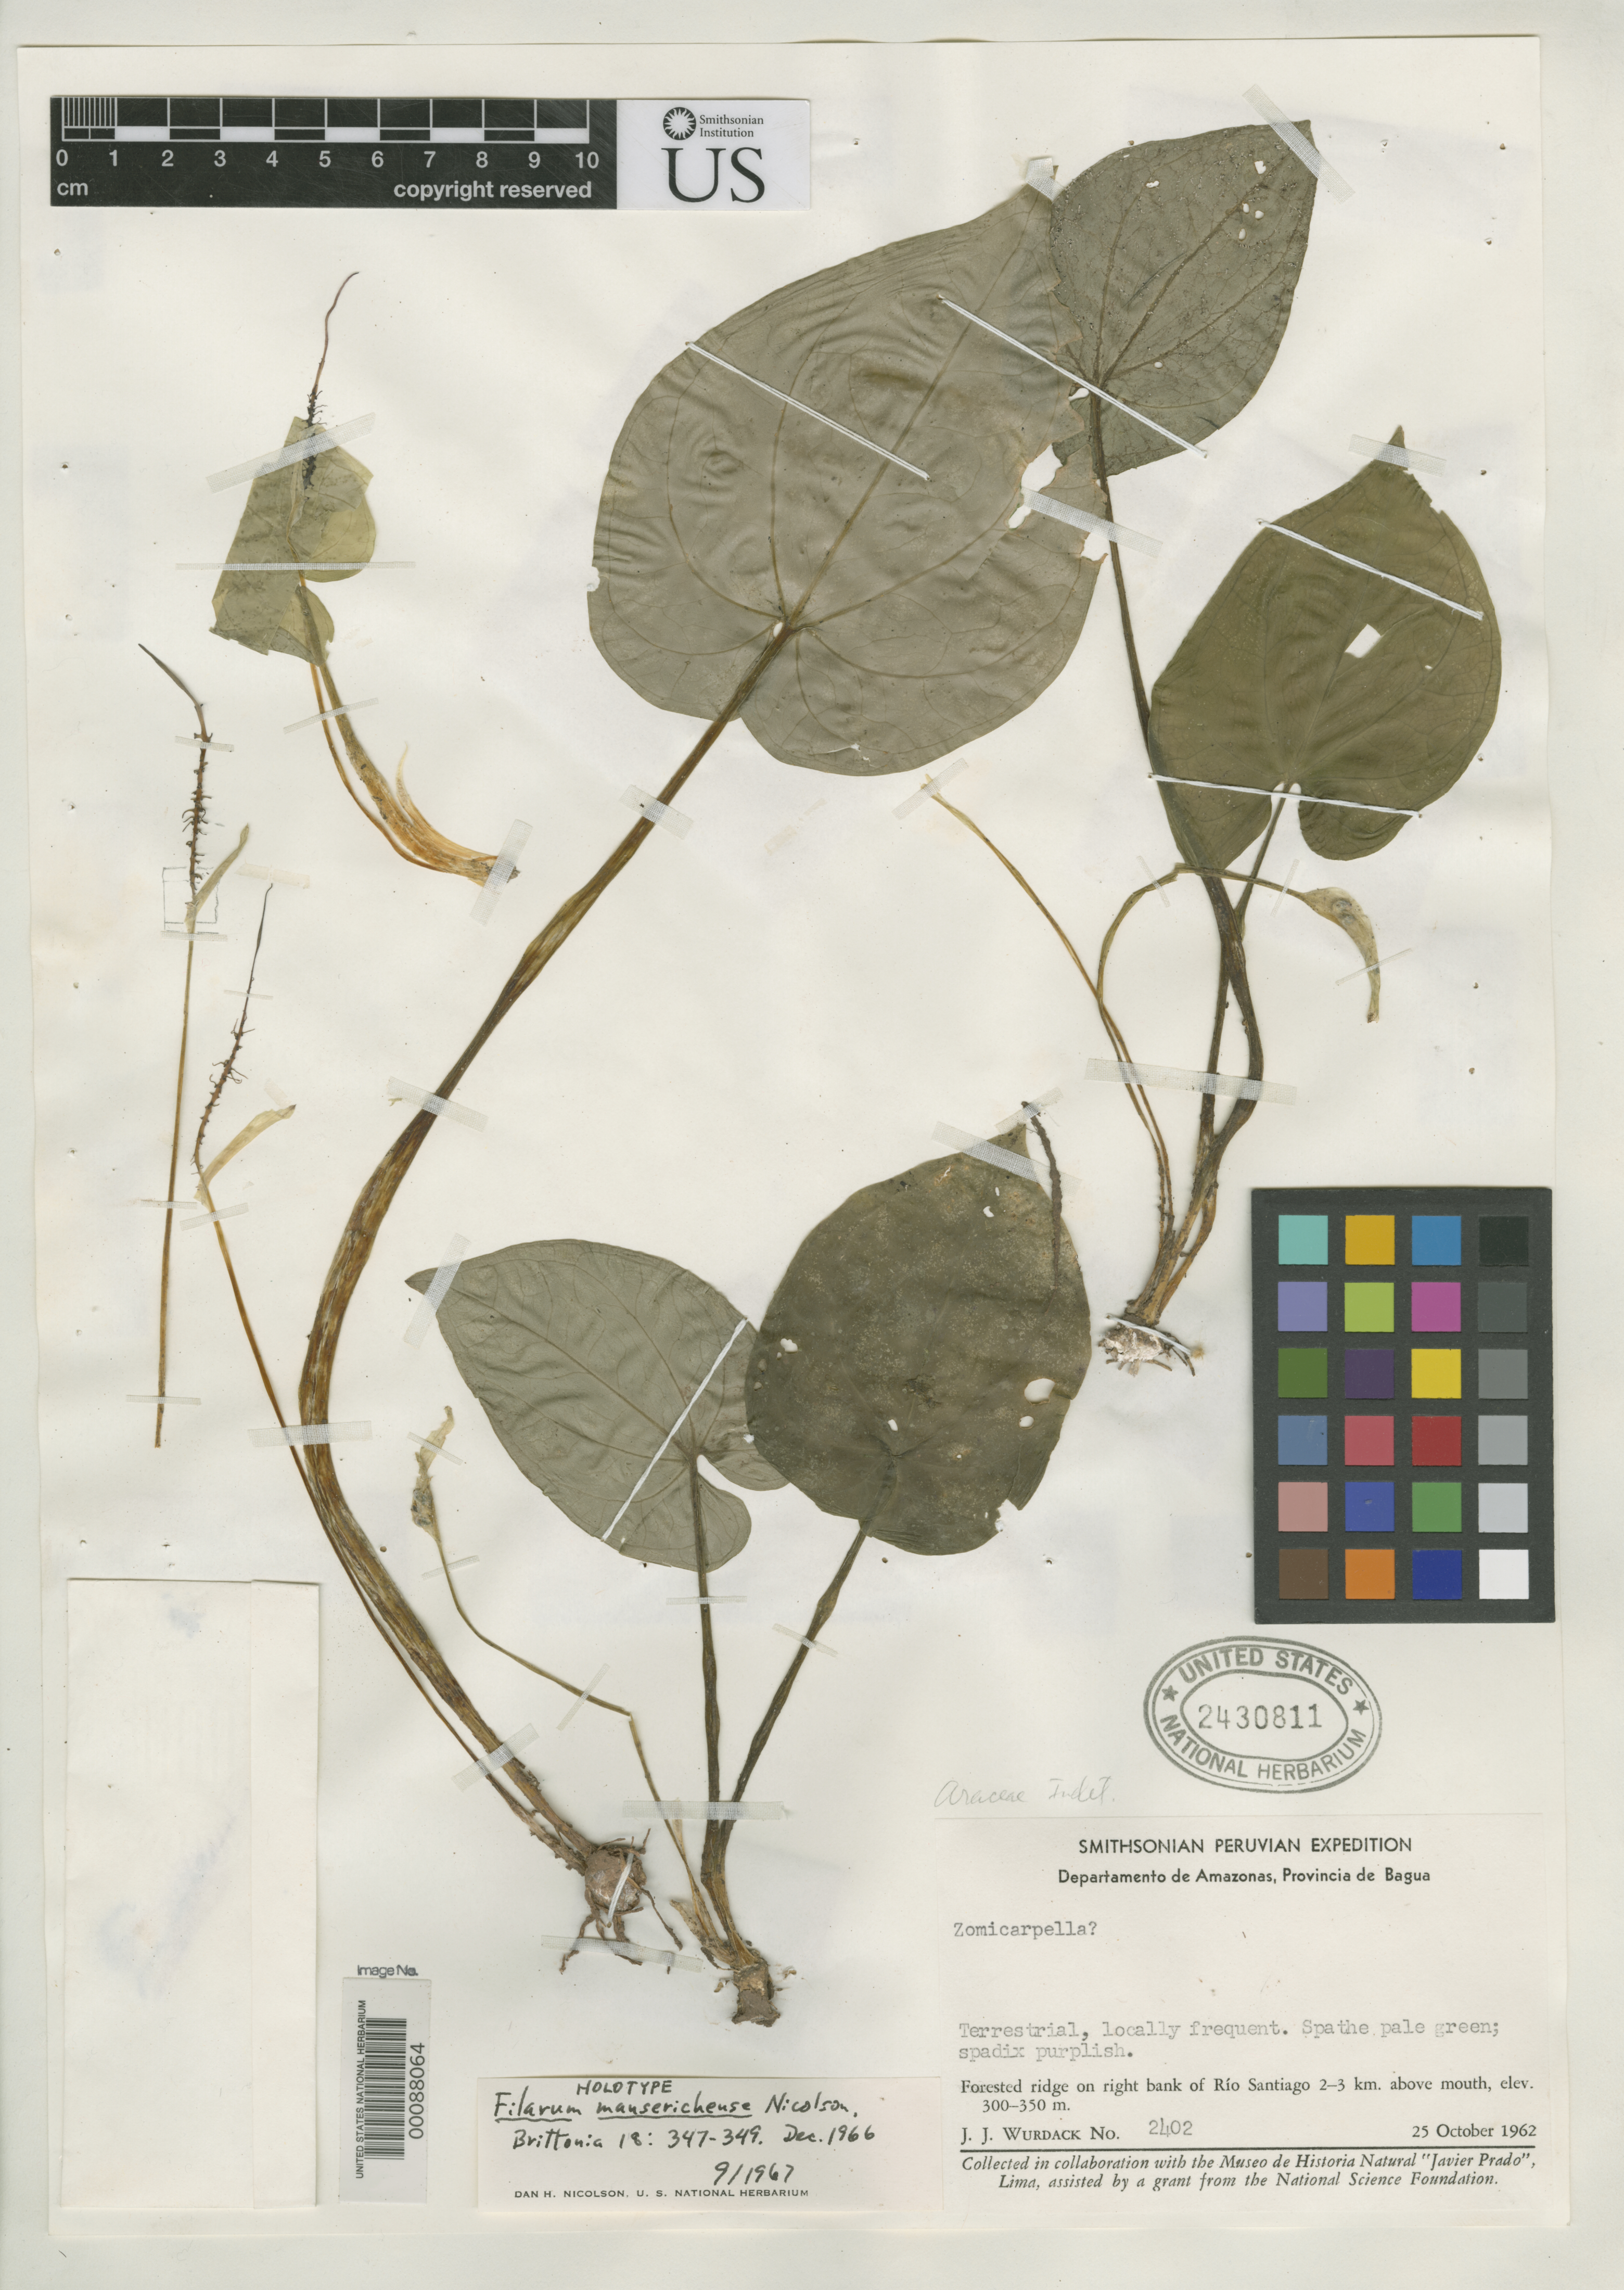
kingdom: Plantae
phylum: Tracheophyta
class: Liliopsida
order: Alismatales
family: Araceae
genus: Filarum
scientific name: Filarum manserichense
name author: Nicolson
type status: Holotype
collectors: J. J. Wurdack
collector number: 2402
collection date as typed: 25 Oct 1962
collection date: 1962-10-25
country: Peru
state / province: Amazonas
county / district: Bagua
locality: Río Santiago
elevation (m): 300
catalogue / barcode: US 2430811